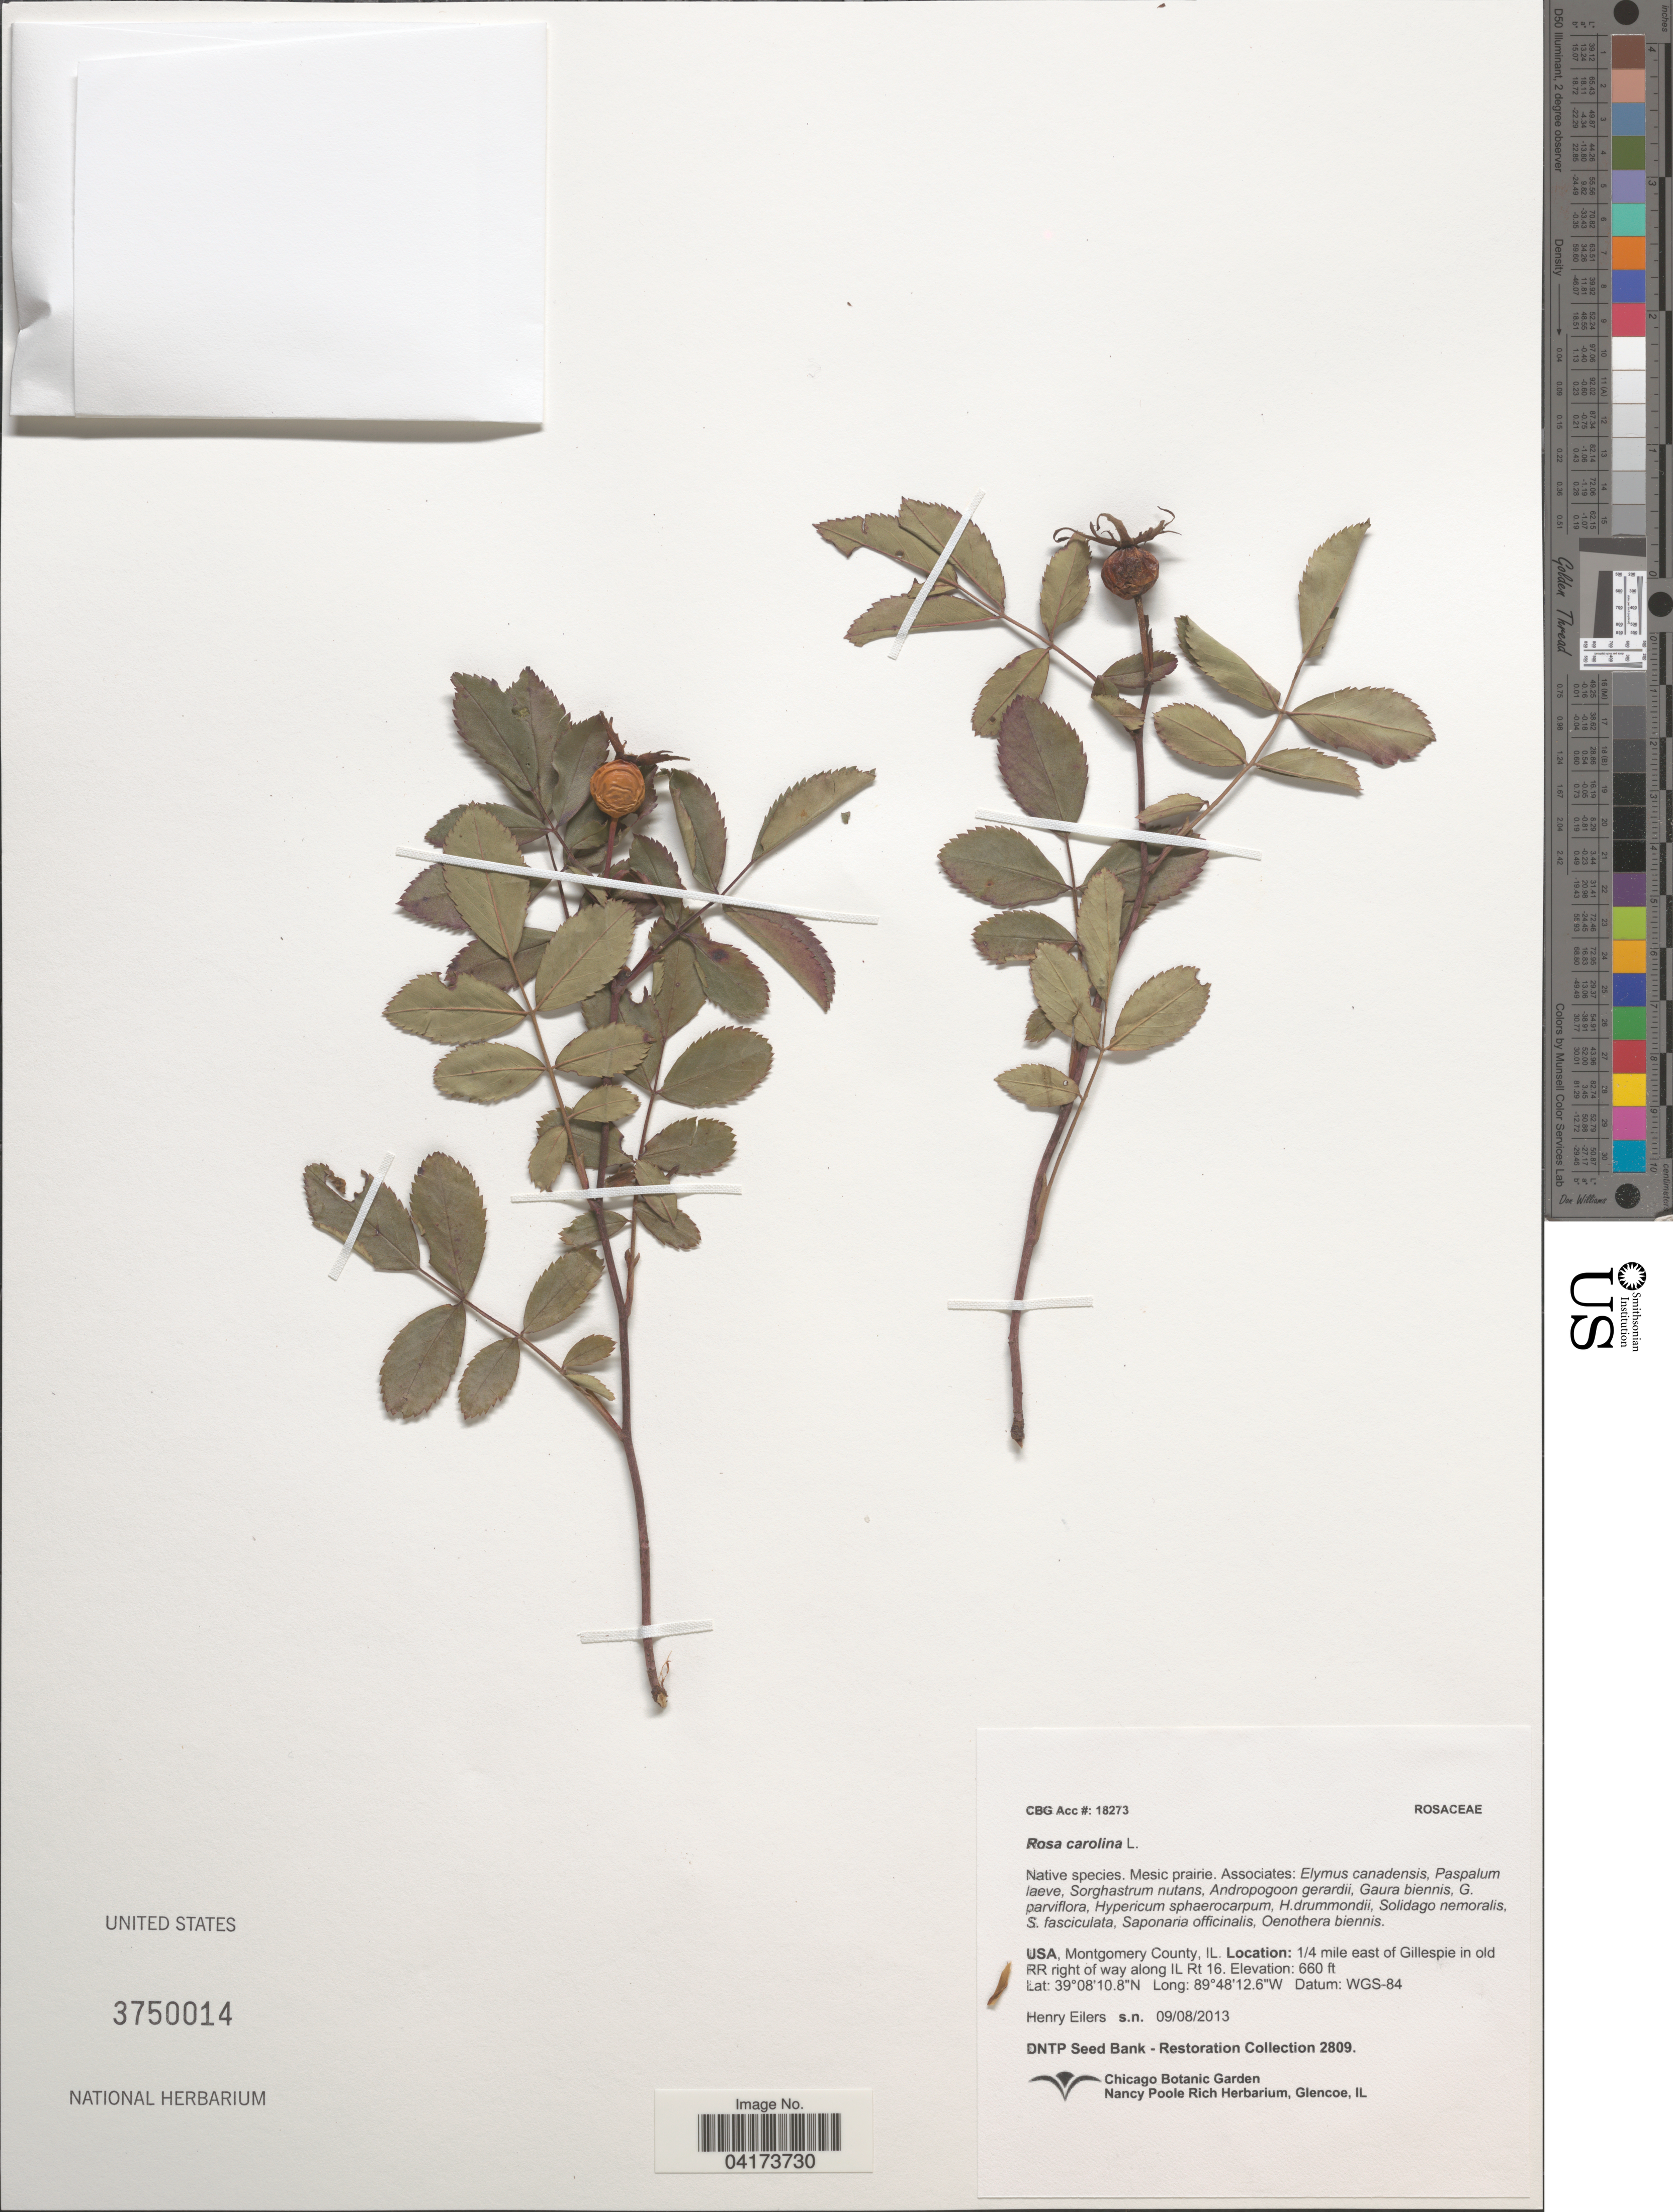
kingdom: Plantae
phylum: Tracheophyta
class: Magnoliopsida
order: Rosales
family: Rosaceae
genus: Rosa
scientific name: Rosa carolina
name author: L.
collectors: H. Eilers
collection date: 2013-09-08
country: United States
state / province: Illinois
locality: Montgomery County. 1/4 mile east of Gillespie in old RR right of way along IL Rt 16.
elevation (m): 201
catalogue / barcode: US 3750014